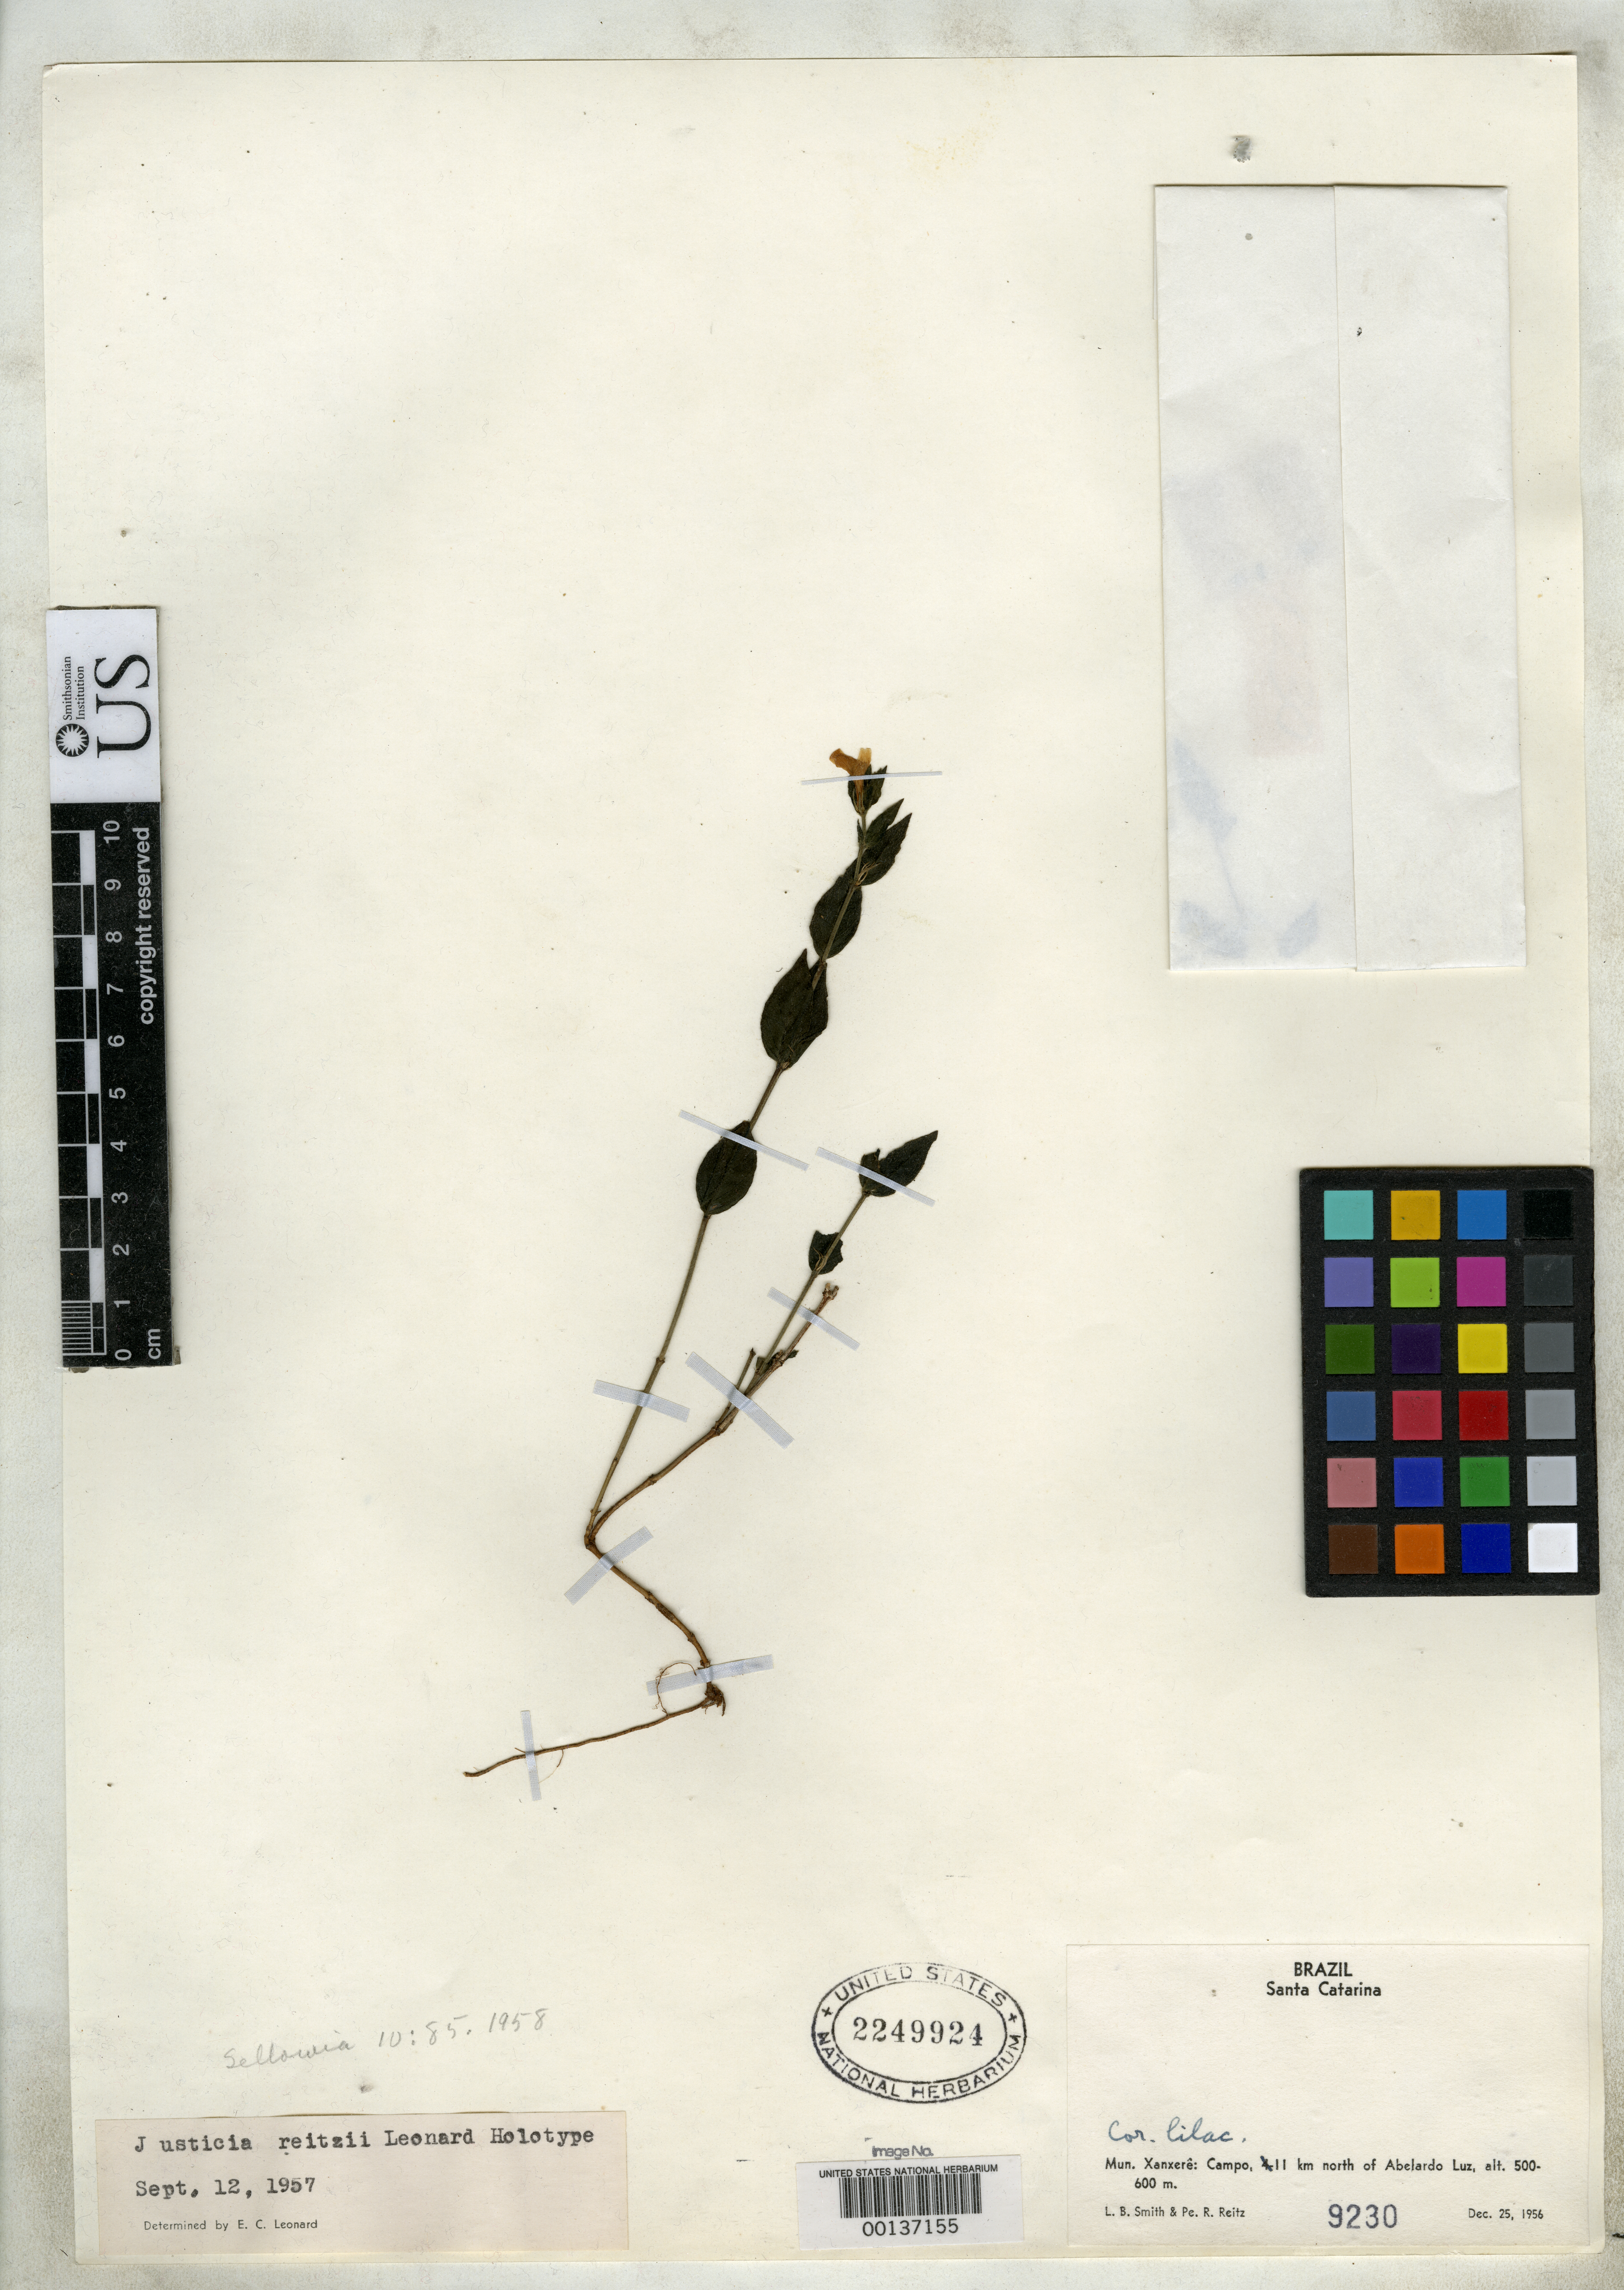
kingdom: Plantae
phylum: Tracheophyta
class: Magnoliopsida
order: Lamiales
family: Acanthaceae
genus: Justicia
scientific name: Justicia reitzii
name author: Leonard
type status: Holotype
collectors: L. Smith & R. Reitz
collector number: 9230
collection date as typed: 25 Dec 1956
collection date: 1956-12-25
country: Brazil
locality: North of Abelardo Luz, Xanxere.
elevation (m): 500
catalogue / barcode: US 2249924